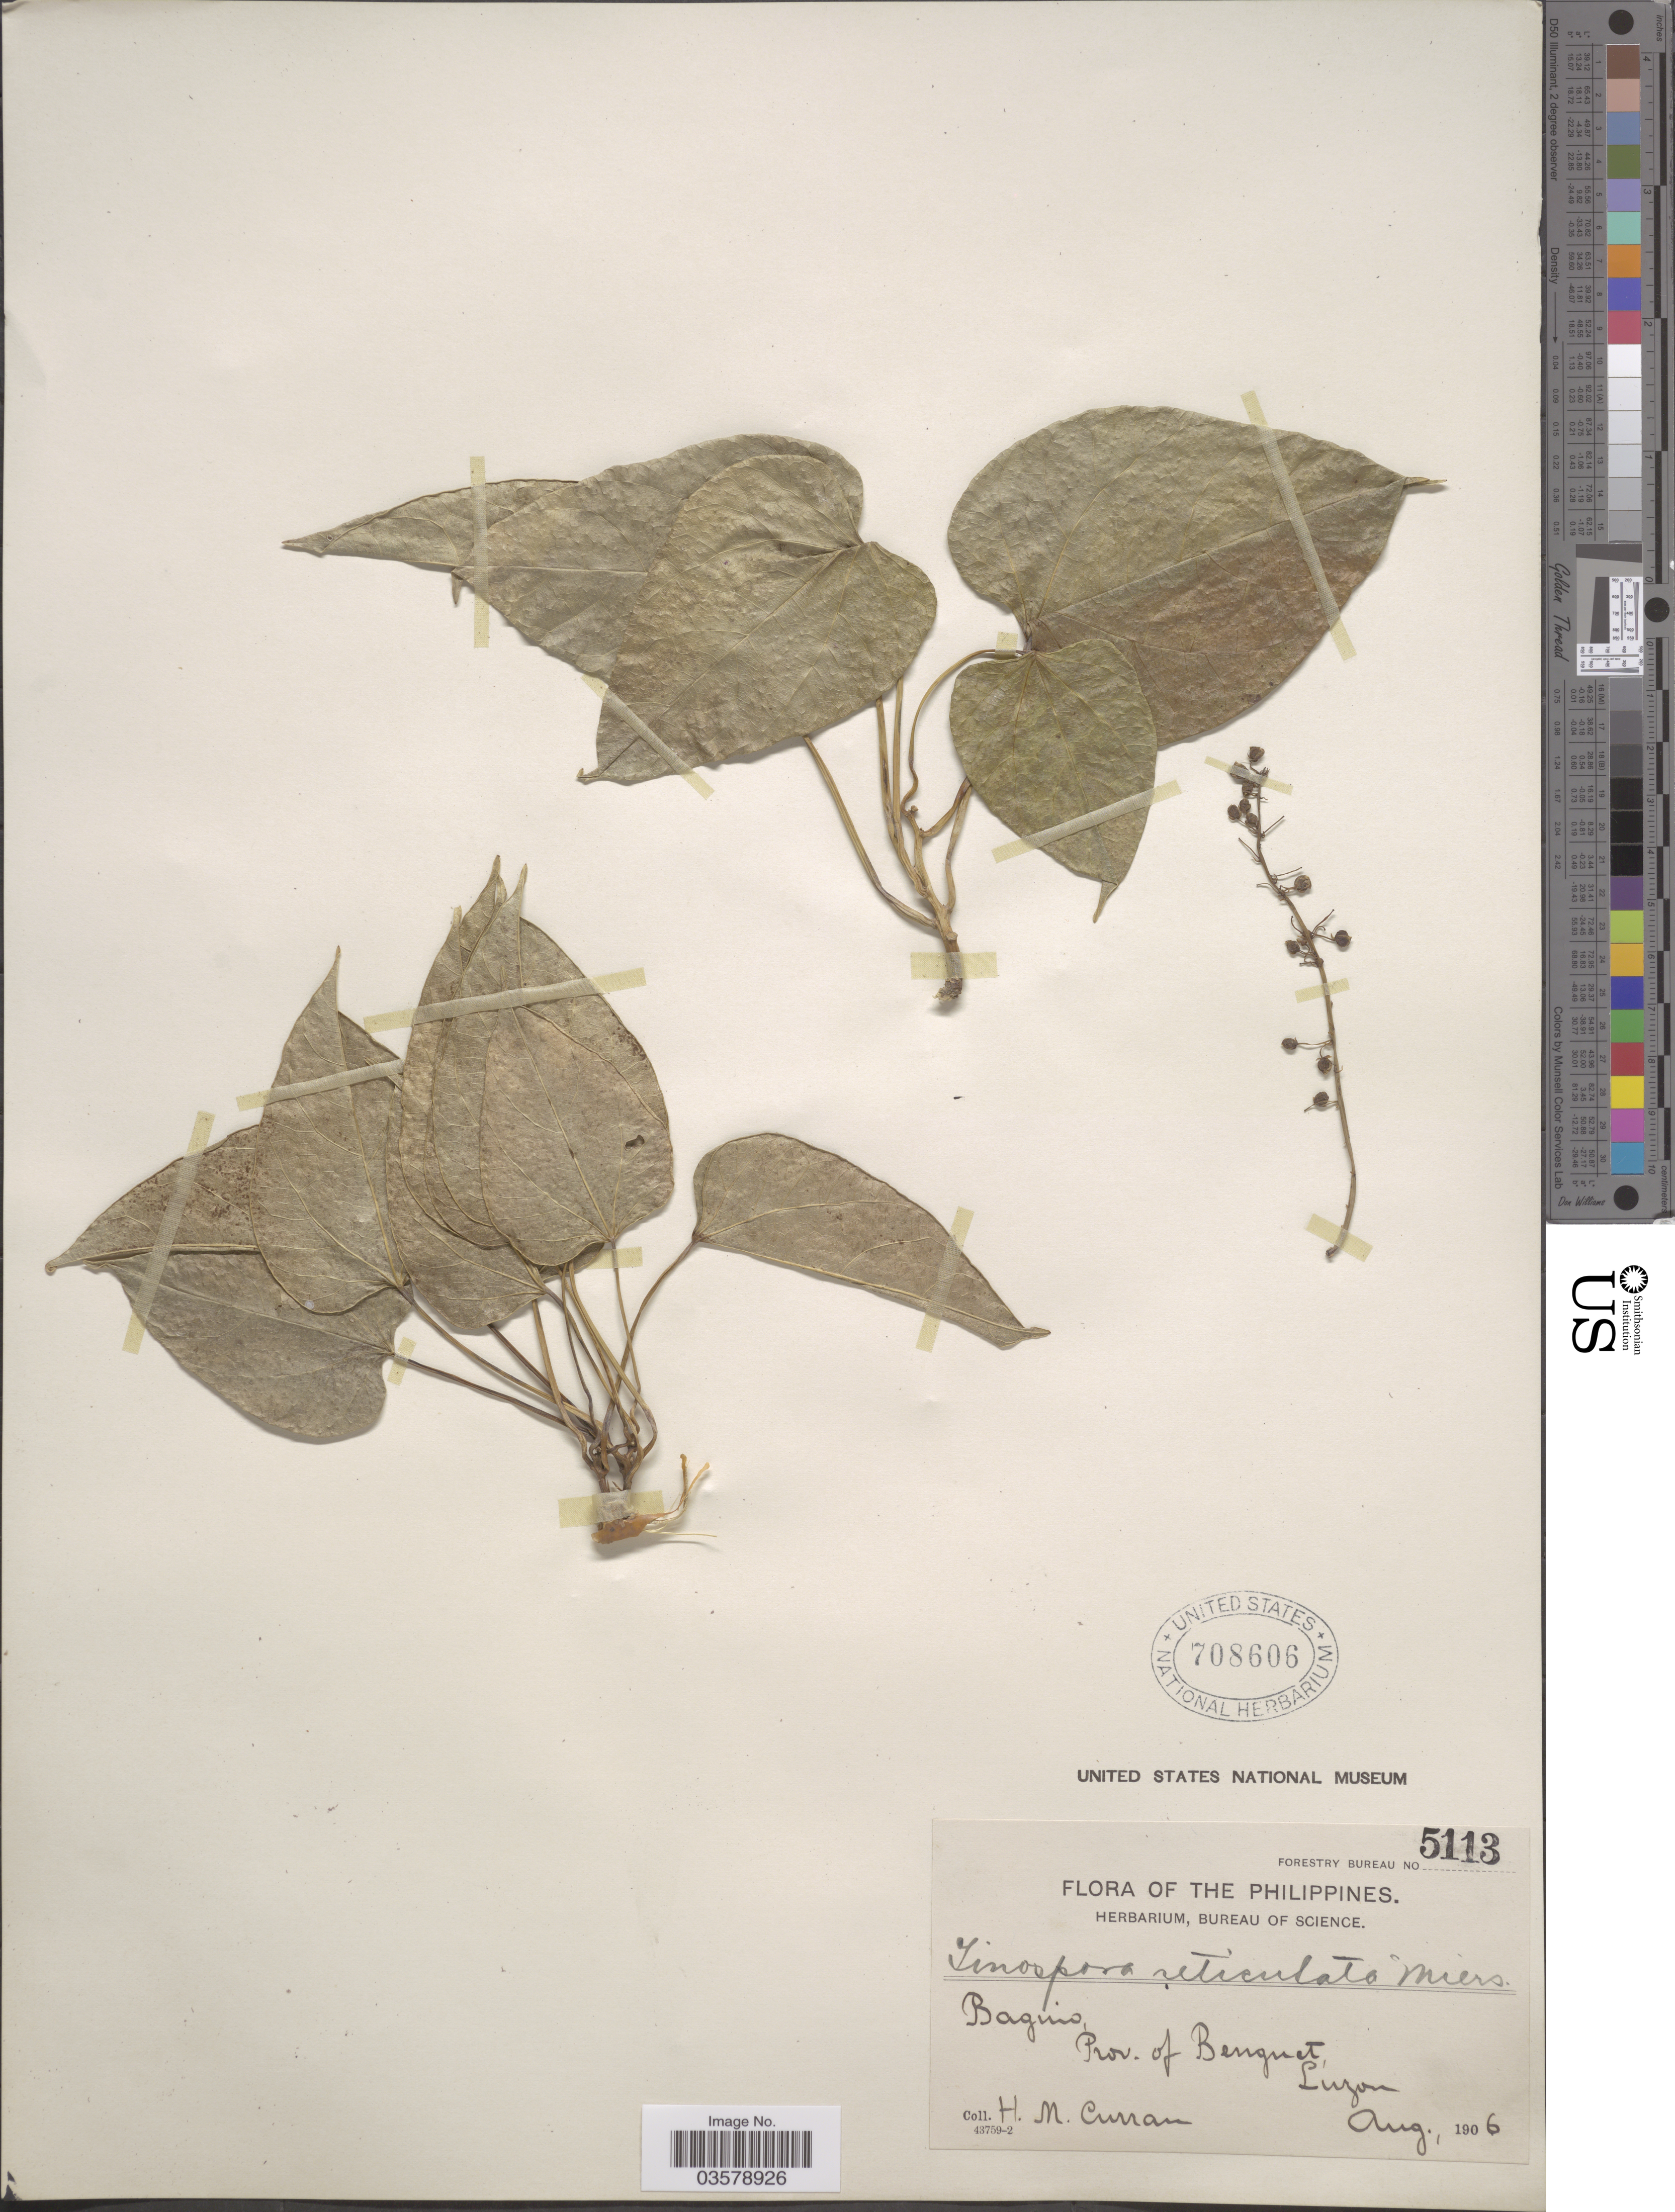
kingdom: Plantae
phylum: Tracheophyta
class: Magnoliopsida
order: Ranunculales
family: Menispermaceae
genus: Tinospora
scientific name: Tinospora glabra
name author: (Burm. f.) Merr.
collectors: H. M. Curran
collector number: Forestry Bureau 5113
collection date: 1906-08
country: Philippines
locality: Baguio, Prov. of Benguet, Luzon.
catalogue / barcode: US 708606